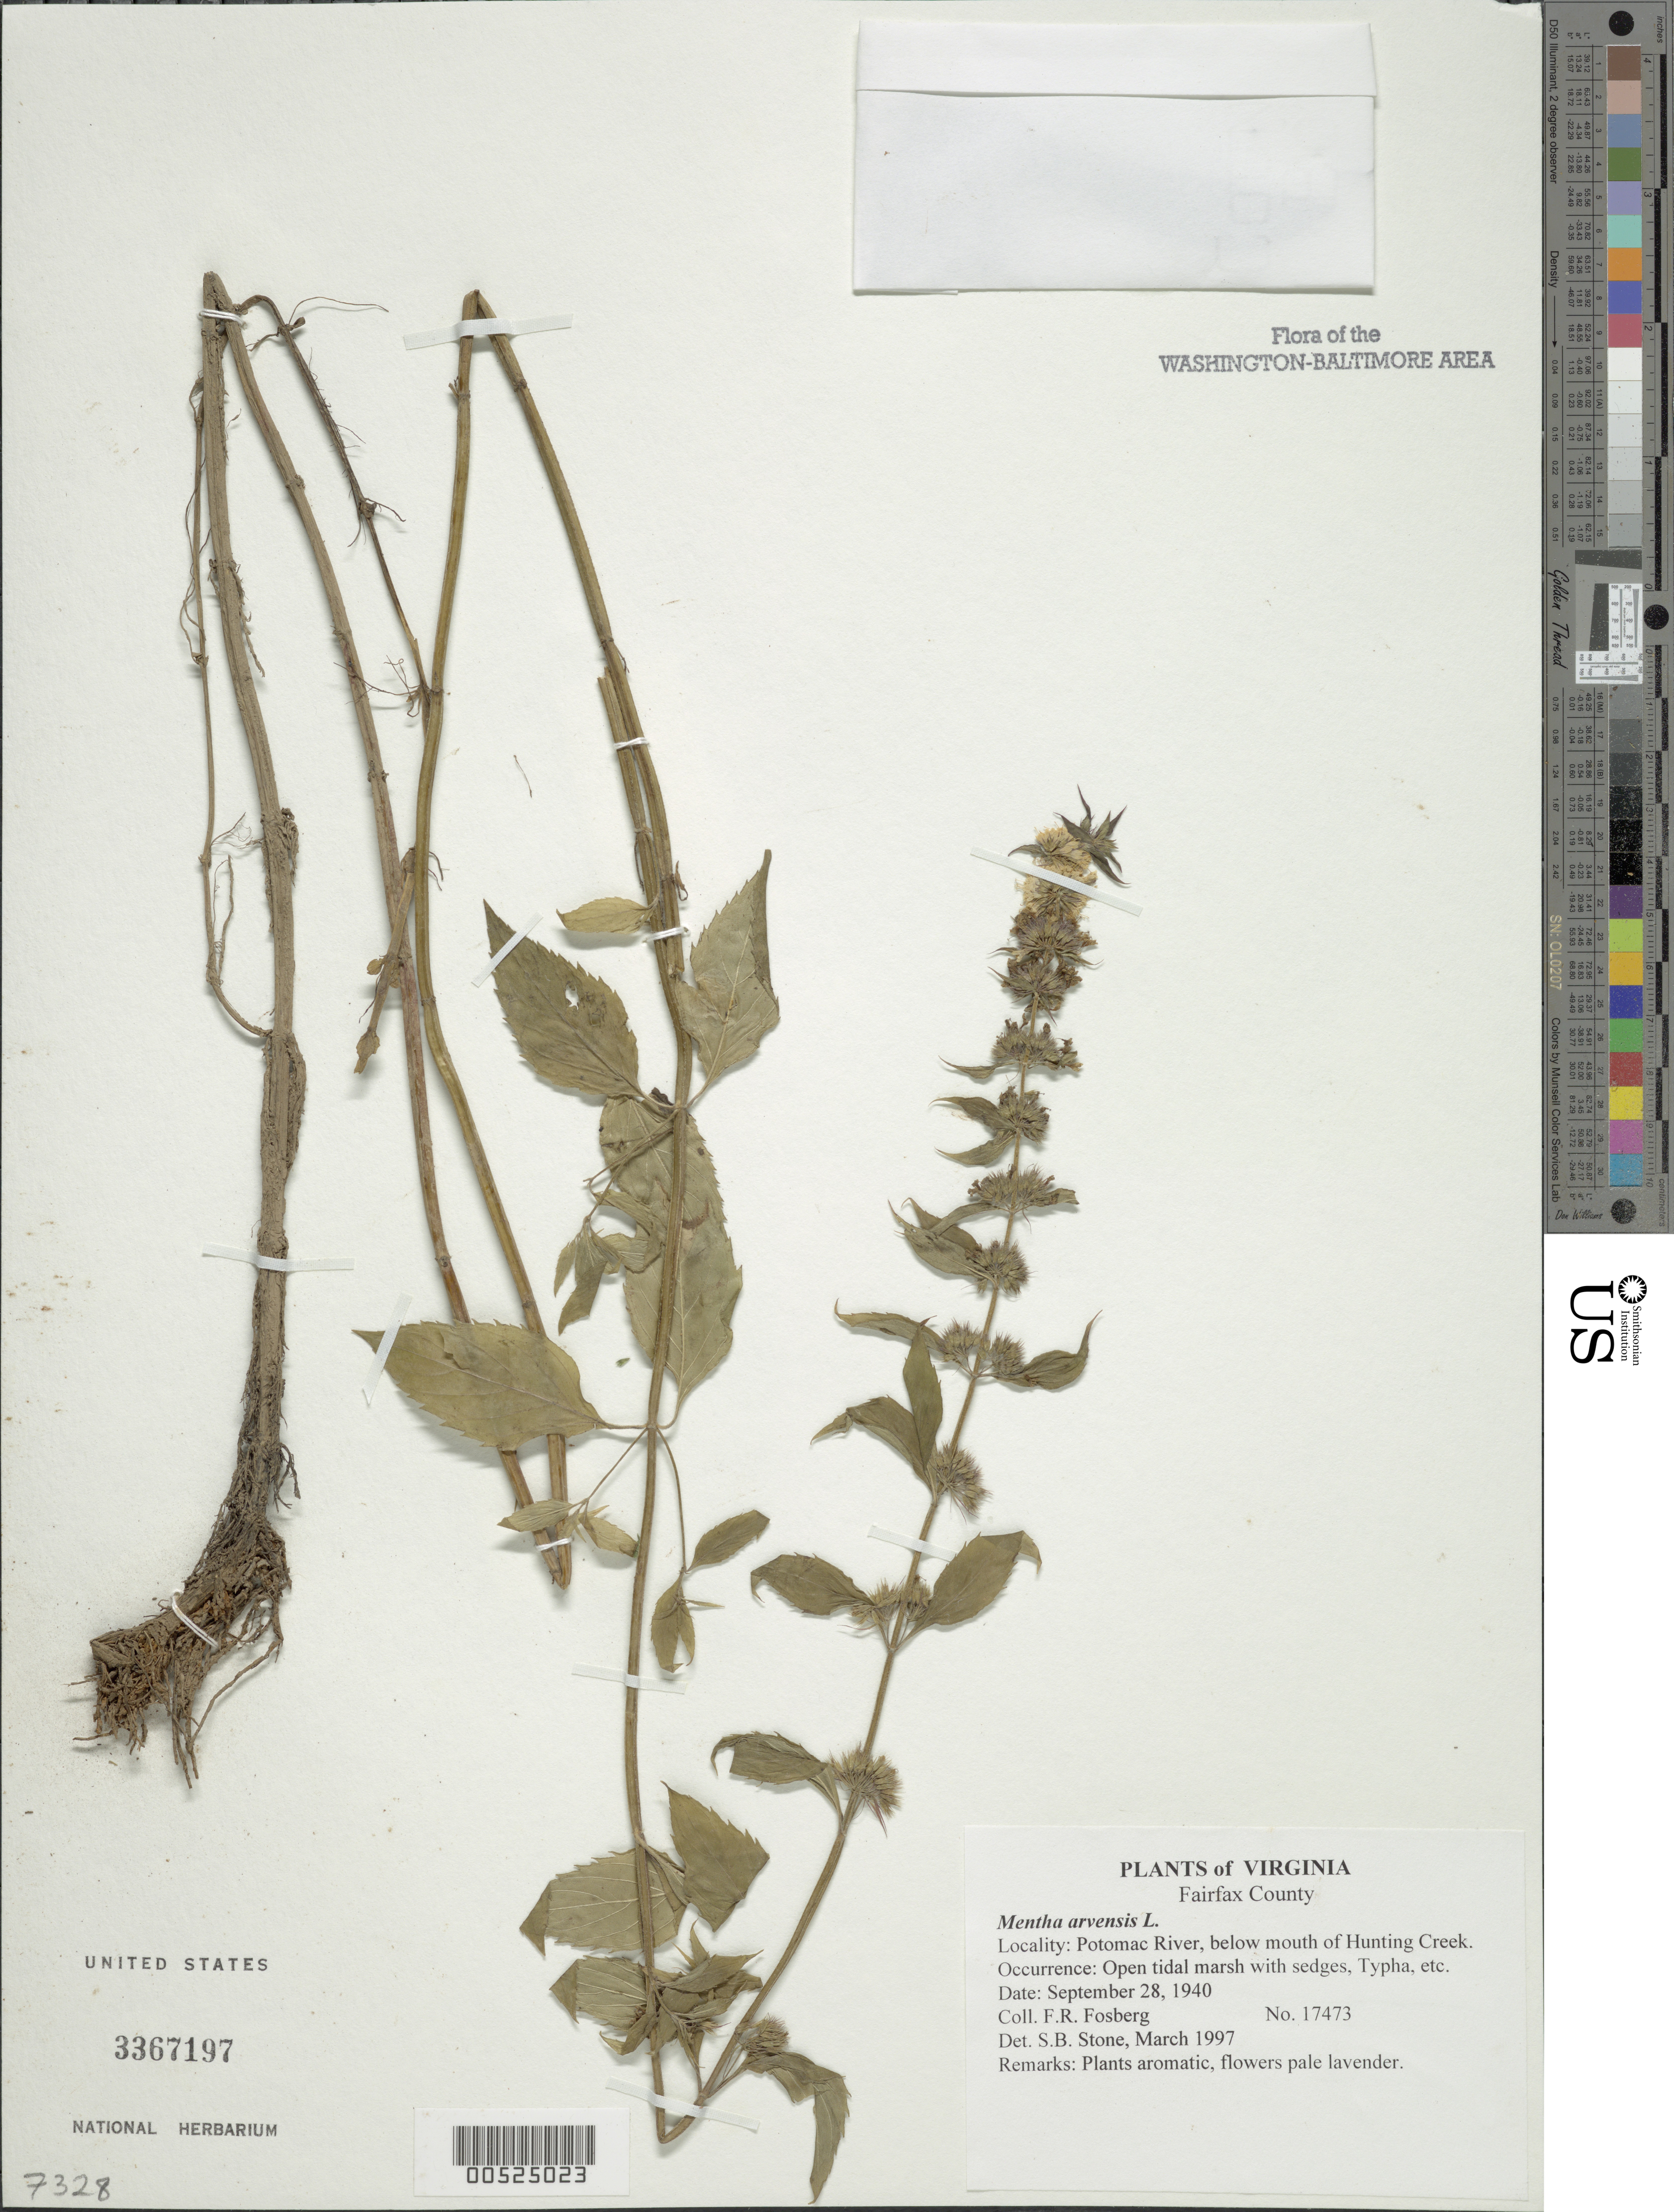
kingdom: Plantae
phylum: Tracheophyta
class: Magnoliopsida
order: Lamiales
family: Lamiaceae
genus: Mentha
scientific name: Mentha arvensis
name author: L.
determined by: Stone, S. B.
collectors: F. R. Fosberg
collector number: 17473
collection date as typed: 28 Sep 1939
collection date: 1939-09-28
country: United States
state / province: Virginia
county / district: Fairfax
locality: Potomac River, below mouth of Hunting Creek.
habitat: Open tidal marsh with sedges, Typha, etc.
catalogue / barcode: US 3367197